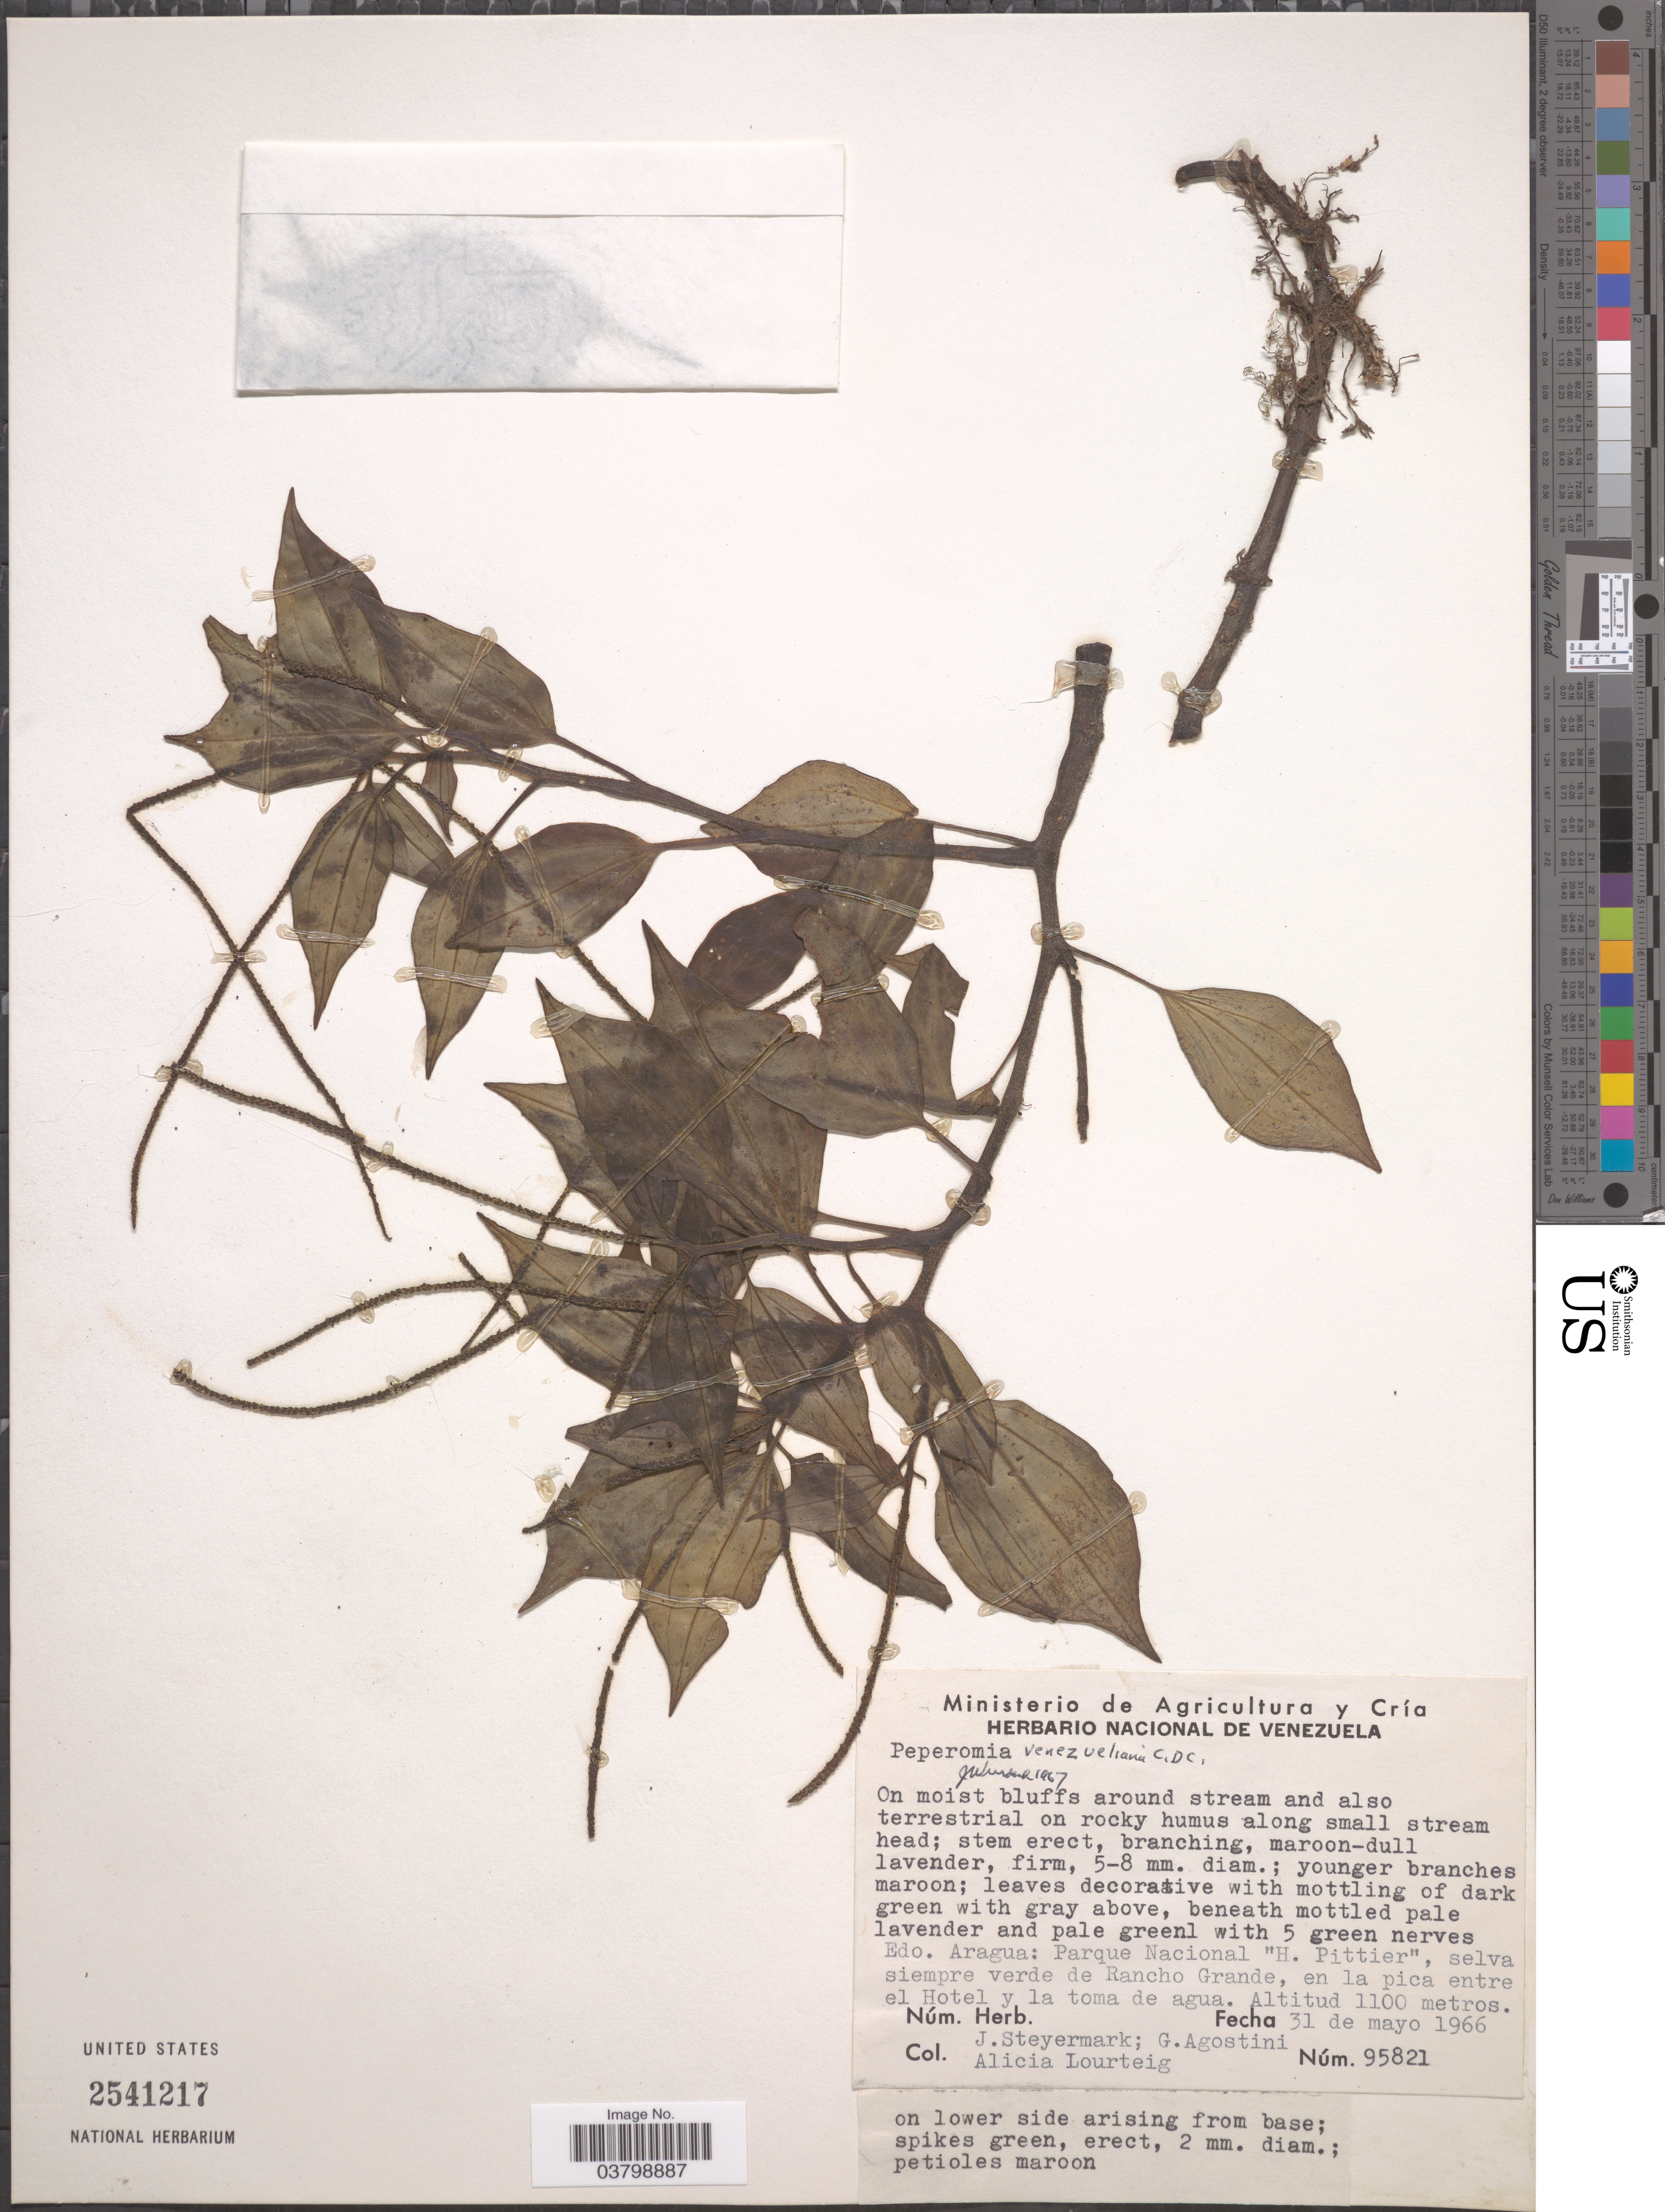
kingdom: Plantae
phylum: Tracheophyta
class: Magnoliopsida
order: Piperales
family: Piperaceae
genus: Peperomia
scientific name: Peperomia trinervis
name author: Ruiz & Pav.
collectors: J. Steyermark, G. Agostini & A. Lourteig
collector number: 95821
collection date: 1966-05-31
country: Venezuela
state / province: Aragua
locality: Parque Nacional "H. Pittier", selva siempre verde de Rancho Grande, en la pica entre el Hotel y la toma de agua.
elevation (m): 1100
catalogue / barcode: US 2541217